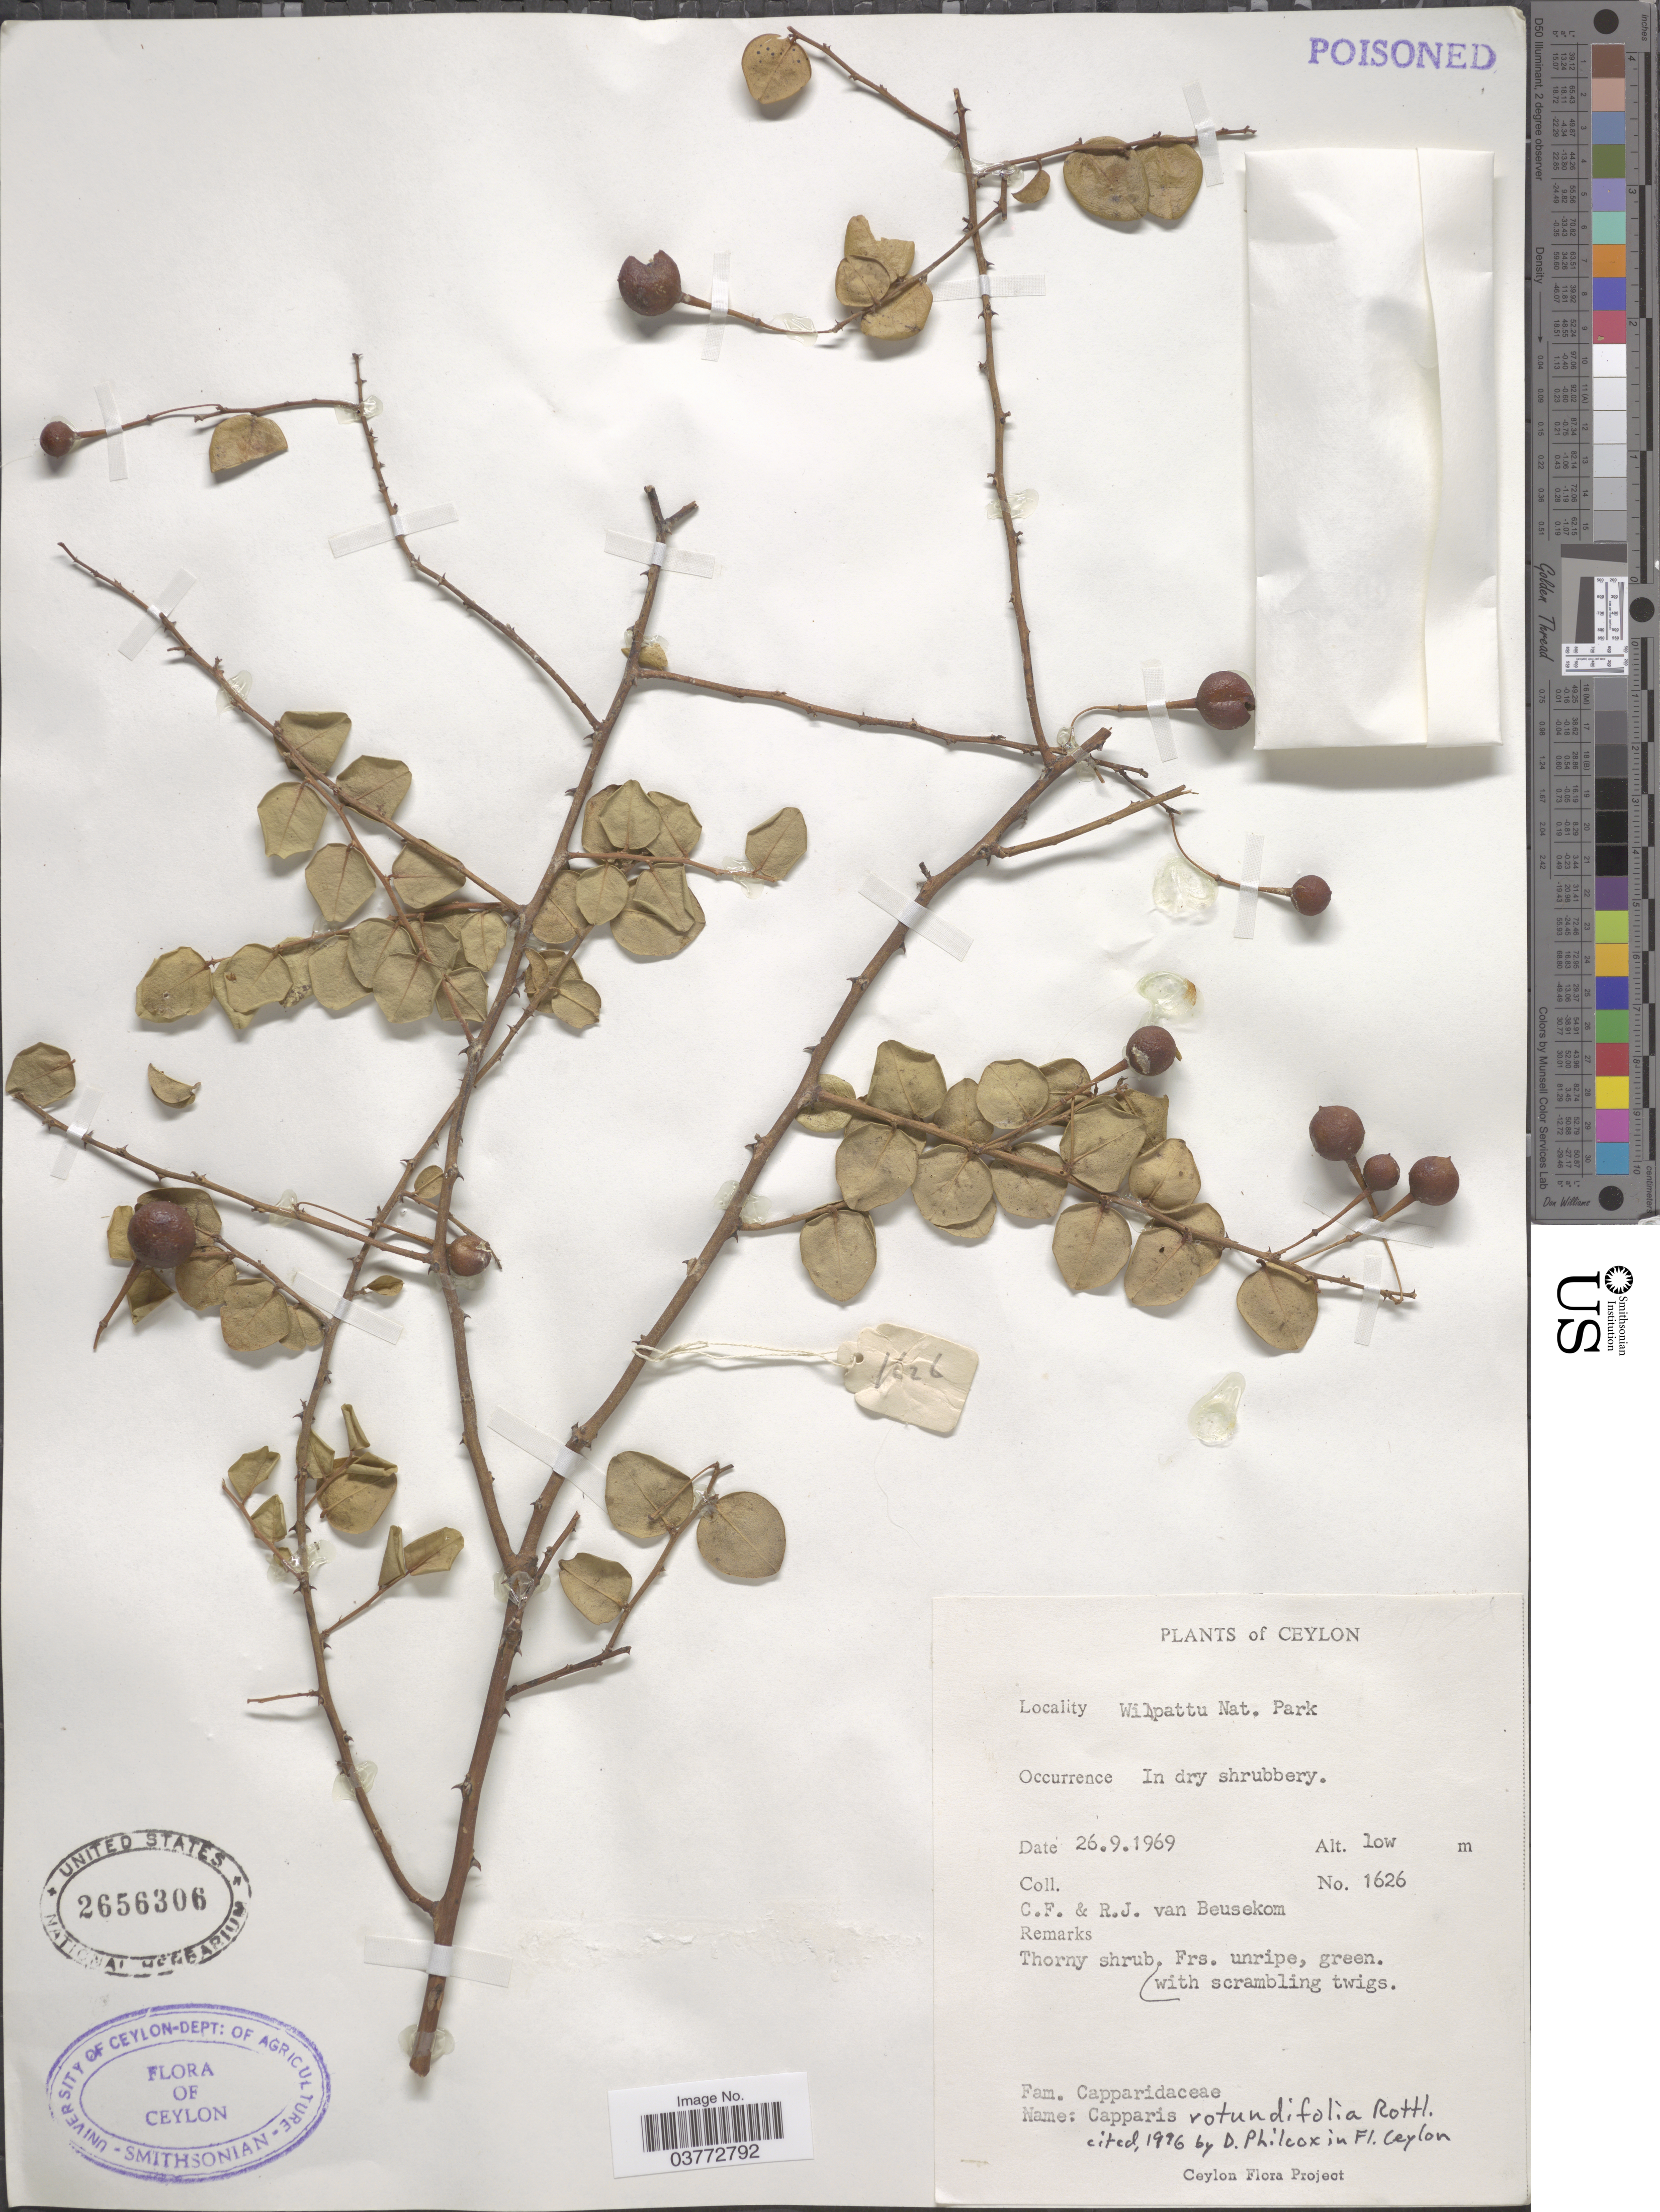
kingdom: Plantae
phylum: Tracheophyta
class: Magnoliopsida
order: Brassicales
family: Capparaceae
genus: Capparis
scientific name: Capparis rotundifolia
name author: Rottler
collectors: C. F. Beusekom & R. Van Beusekom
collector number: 1626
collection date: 1969-09-26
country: Sri Lanka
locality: Ceylon. Wilpattu Nat. Park.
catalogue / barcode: US 2656306